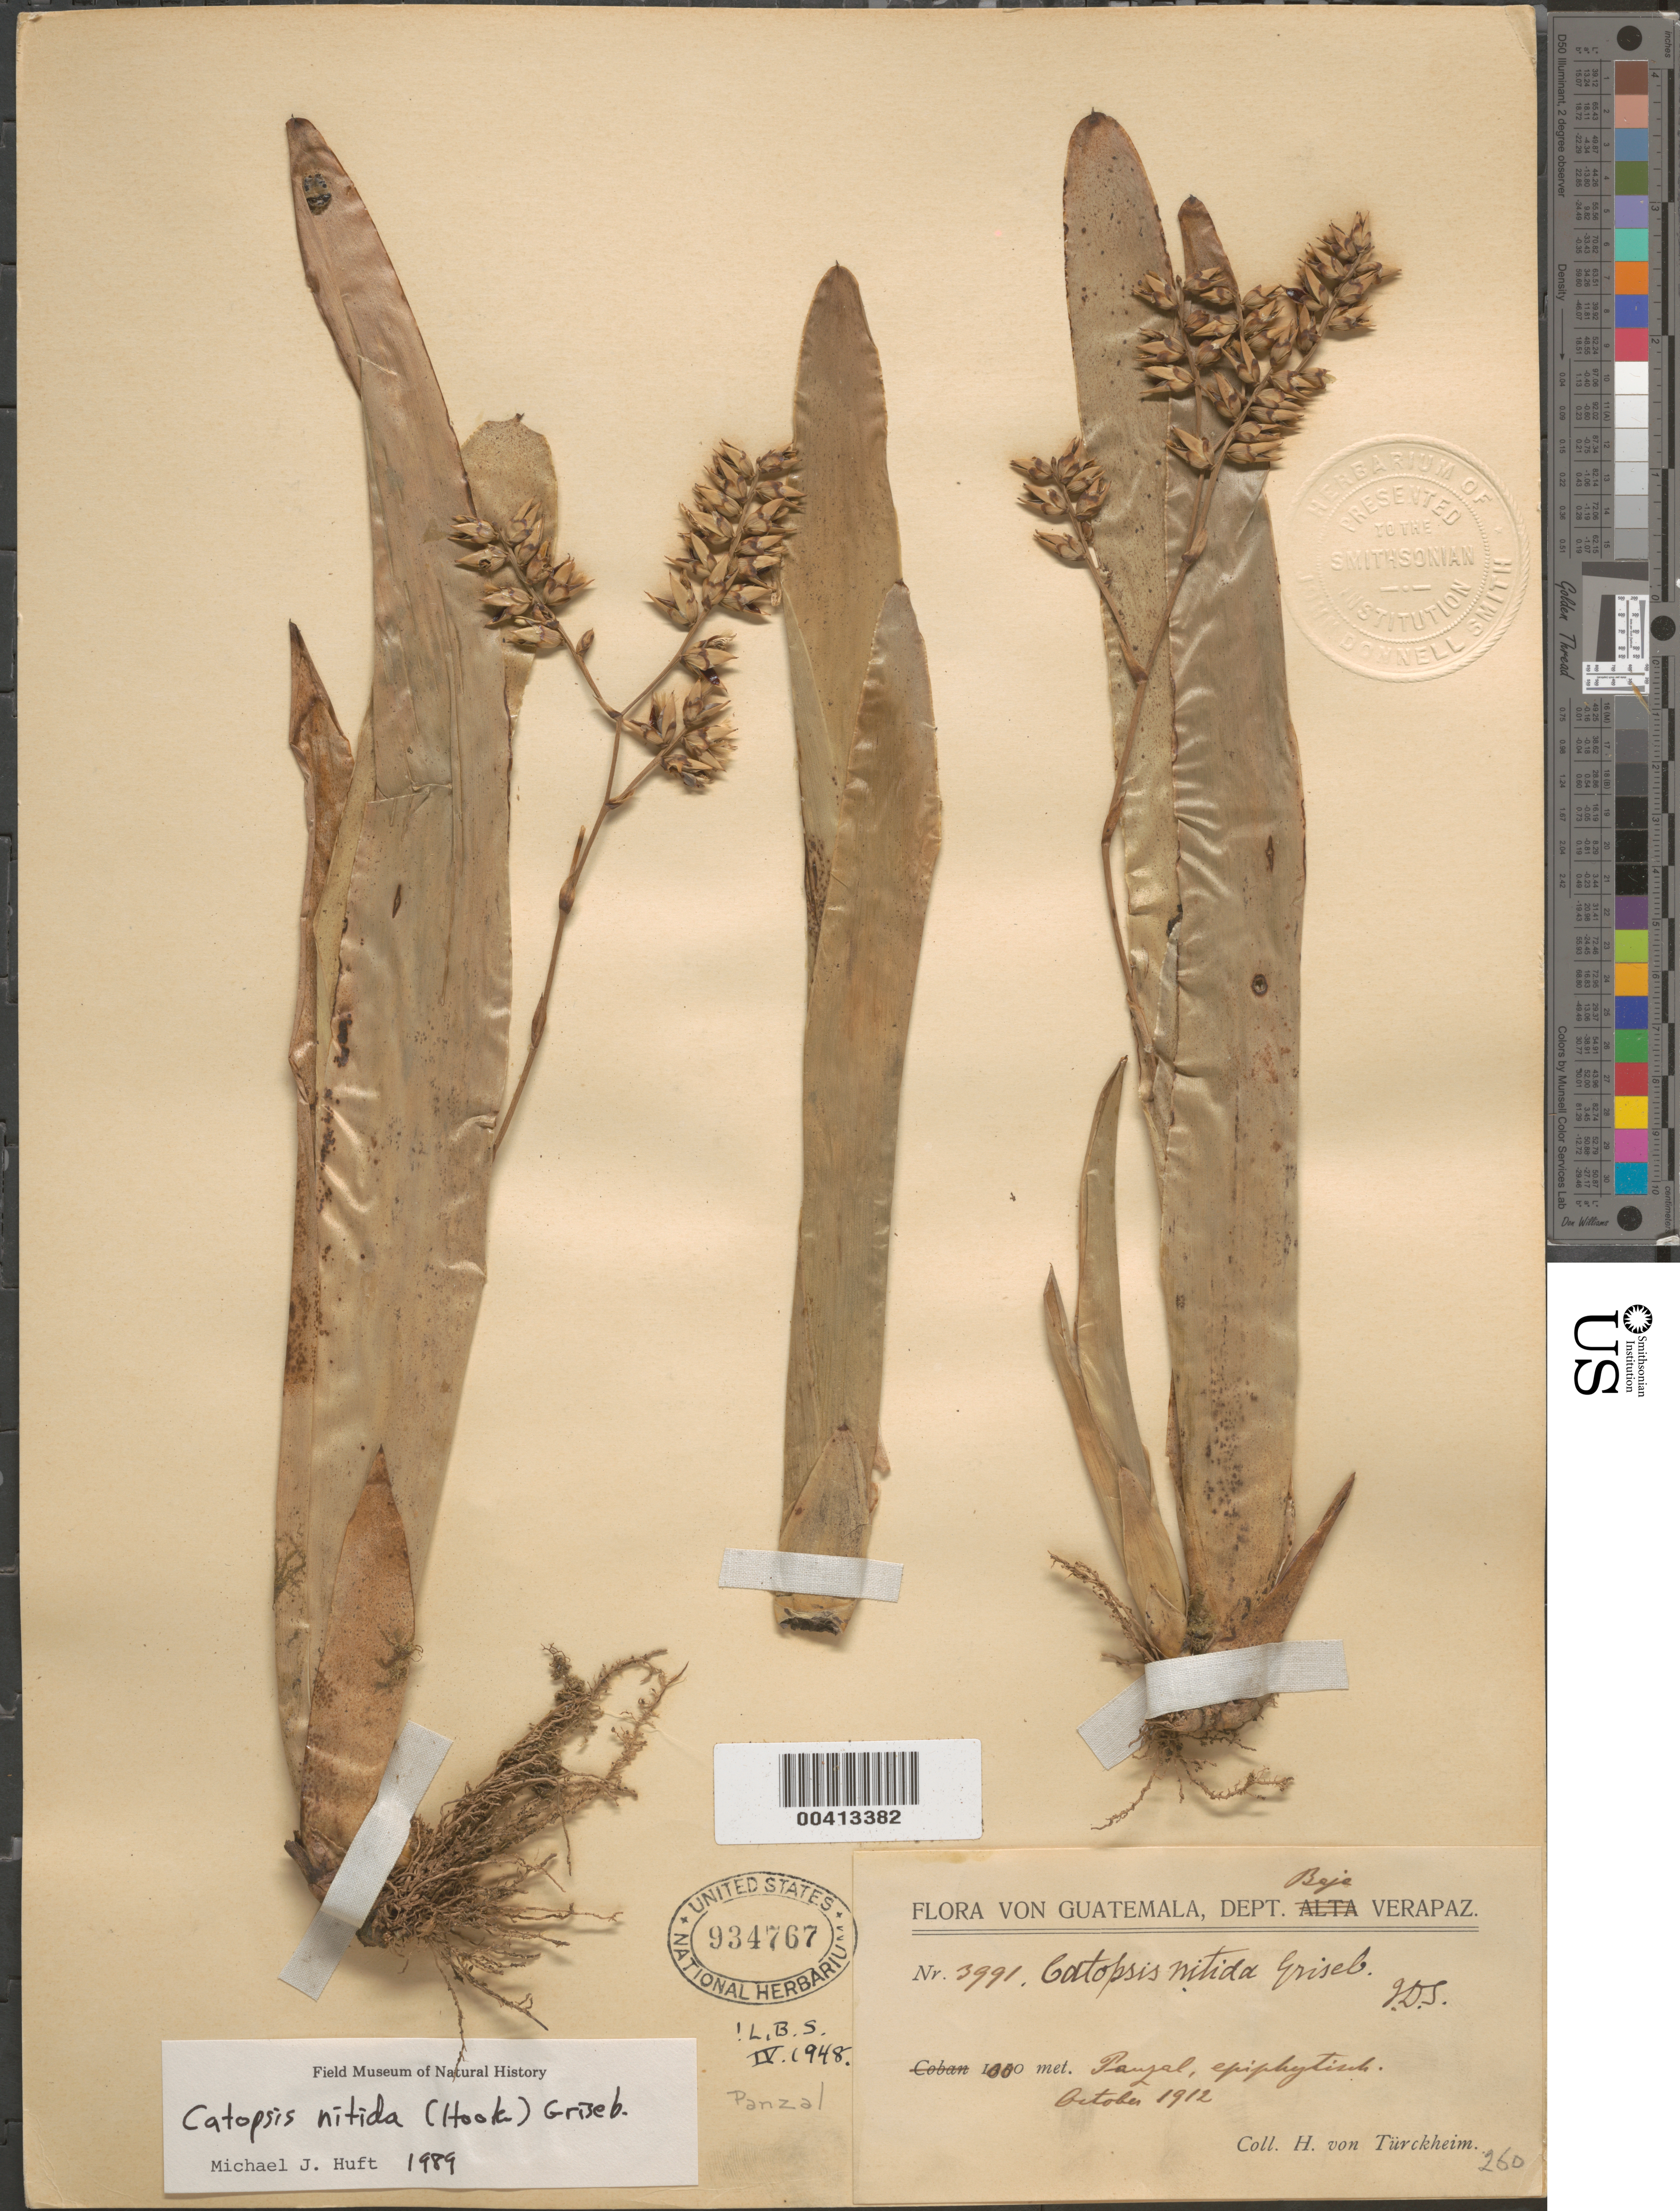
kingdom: Plantae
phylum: Tracheophyta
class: Liliopsida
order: Poales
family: Bromeliaceae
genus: Catopsis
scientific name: Catopsis nitida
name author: (Hook.) Griseb.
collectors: H. von Türckheim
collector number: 3991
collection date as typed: Oct 1912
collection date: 1912-10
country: Guatemala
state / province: Baja Verapaz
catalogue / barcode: US 934767